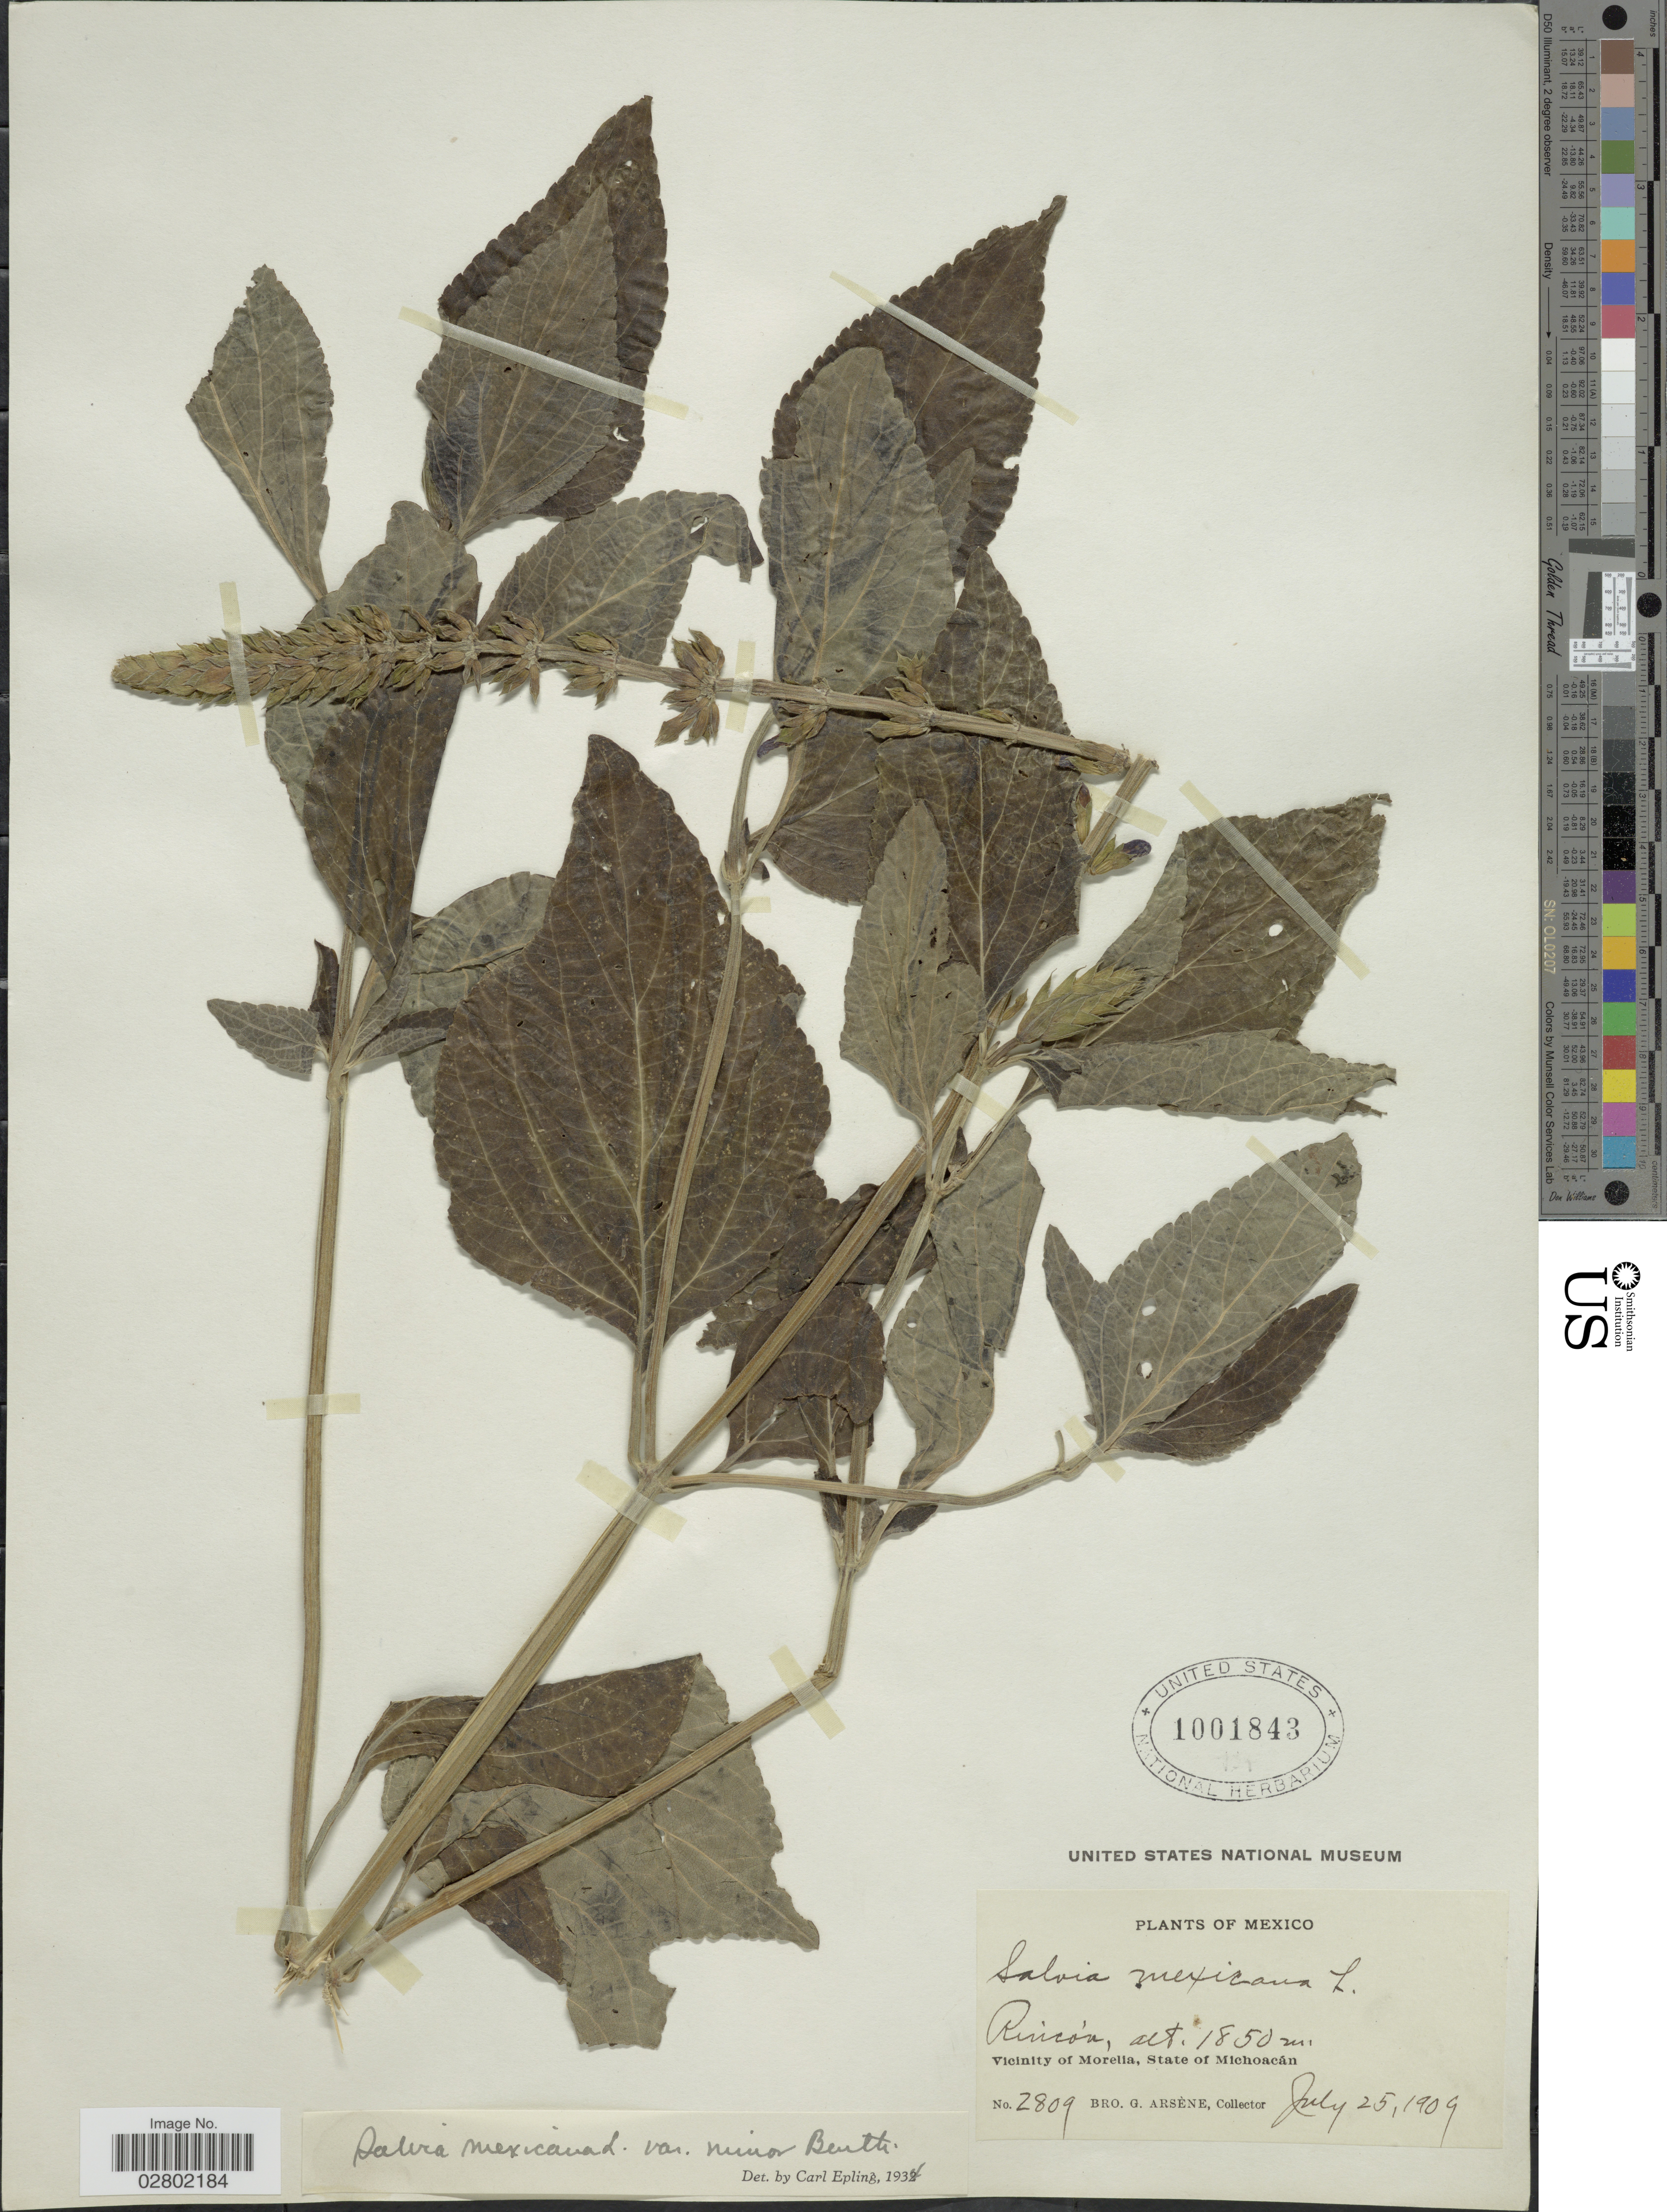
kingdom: Plantae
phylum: Tracheophyta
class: Magnoliopsida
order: Lamiales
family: Lamiaceae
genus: Salvia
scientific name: Salvia mexicana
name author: L.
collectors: Bro. G. Arsène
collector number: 2809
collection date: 1909-07-25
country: Mexico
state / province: Michoacán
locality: Rincón, Vicinity of Morelia.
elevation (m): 1850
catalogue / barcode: US 1001843